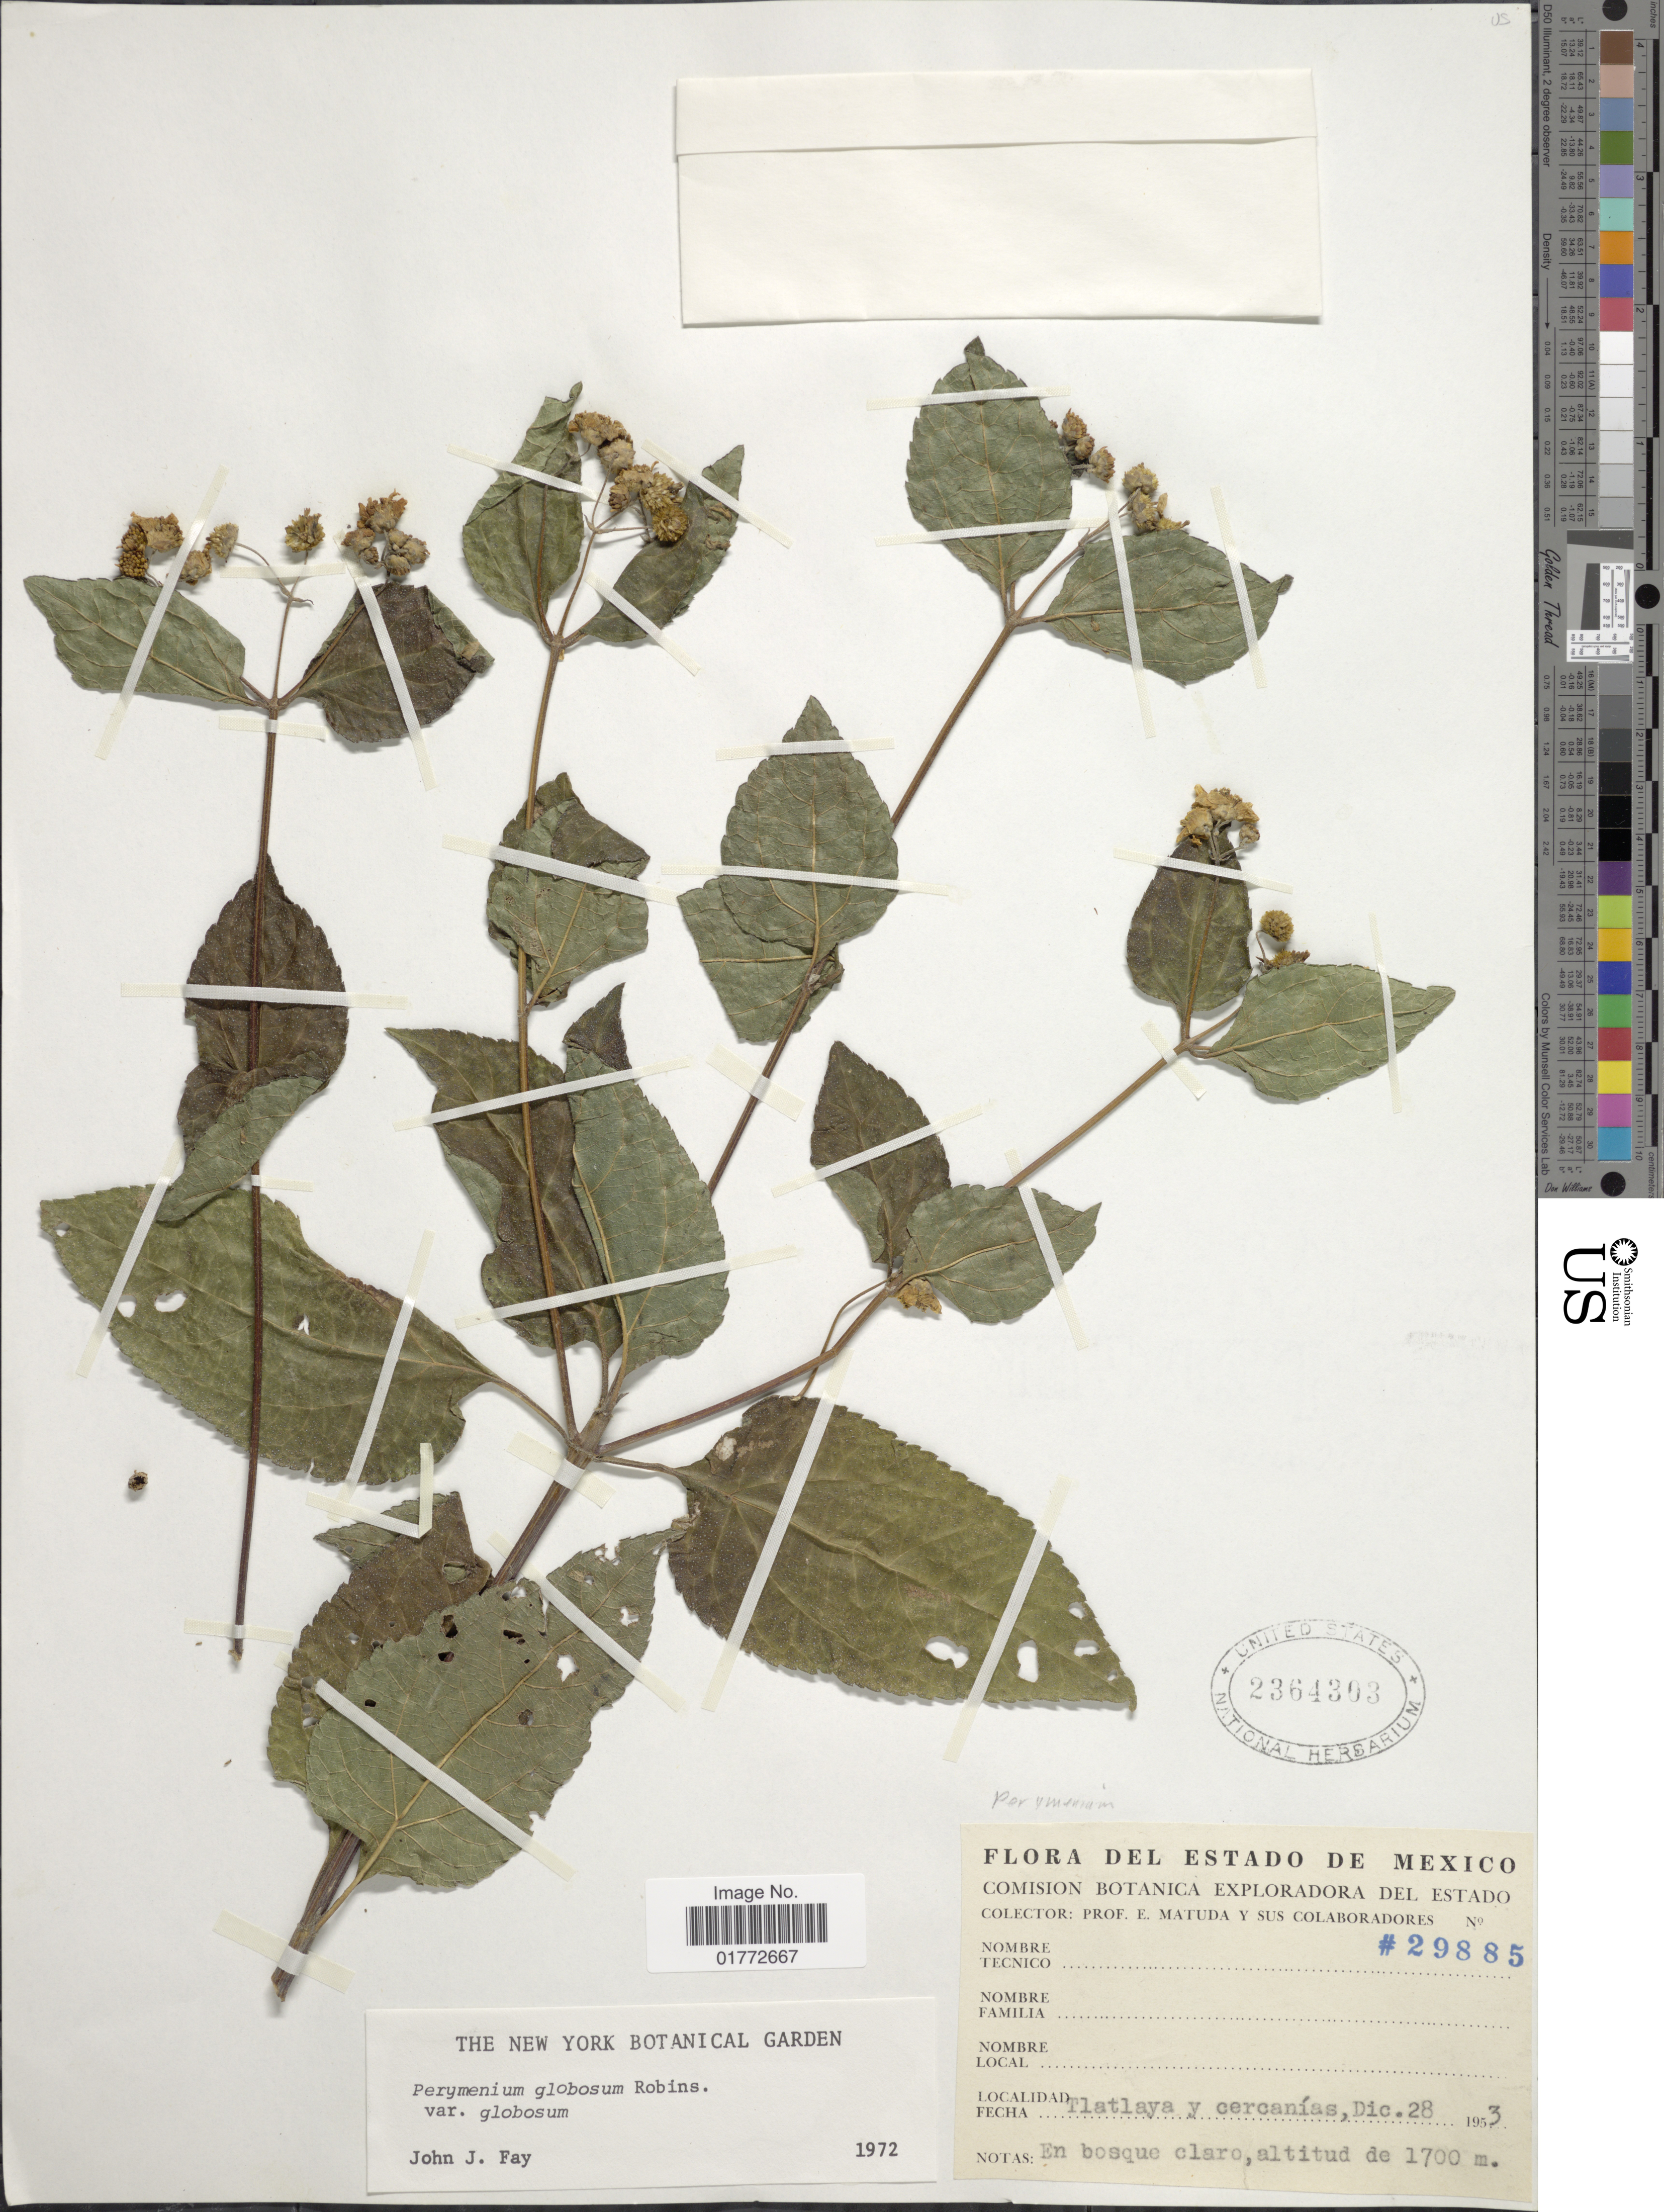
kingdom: Plantae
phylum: Tracheophyta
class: Magnoliopsida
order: Asterales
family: Asteraceae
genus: Perymenium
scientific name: Perymenium globosum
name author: B.L. Rob.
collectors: E. Matuda & et al.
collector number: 29885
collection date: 1953-12-28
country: Mexico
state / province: México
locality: Tlatlaya y cercanias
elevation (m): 1700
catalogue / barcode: US 2364303